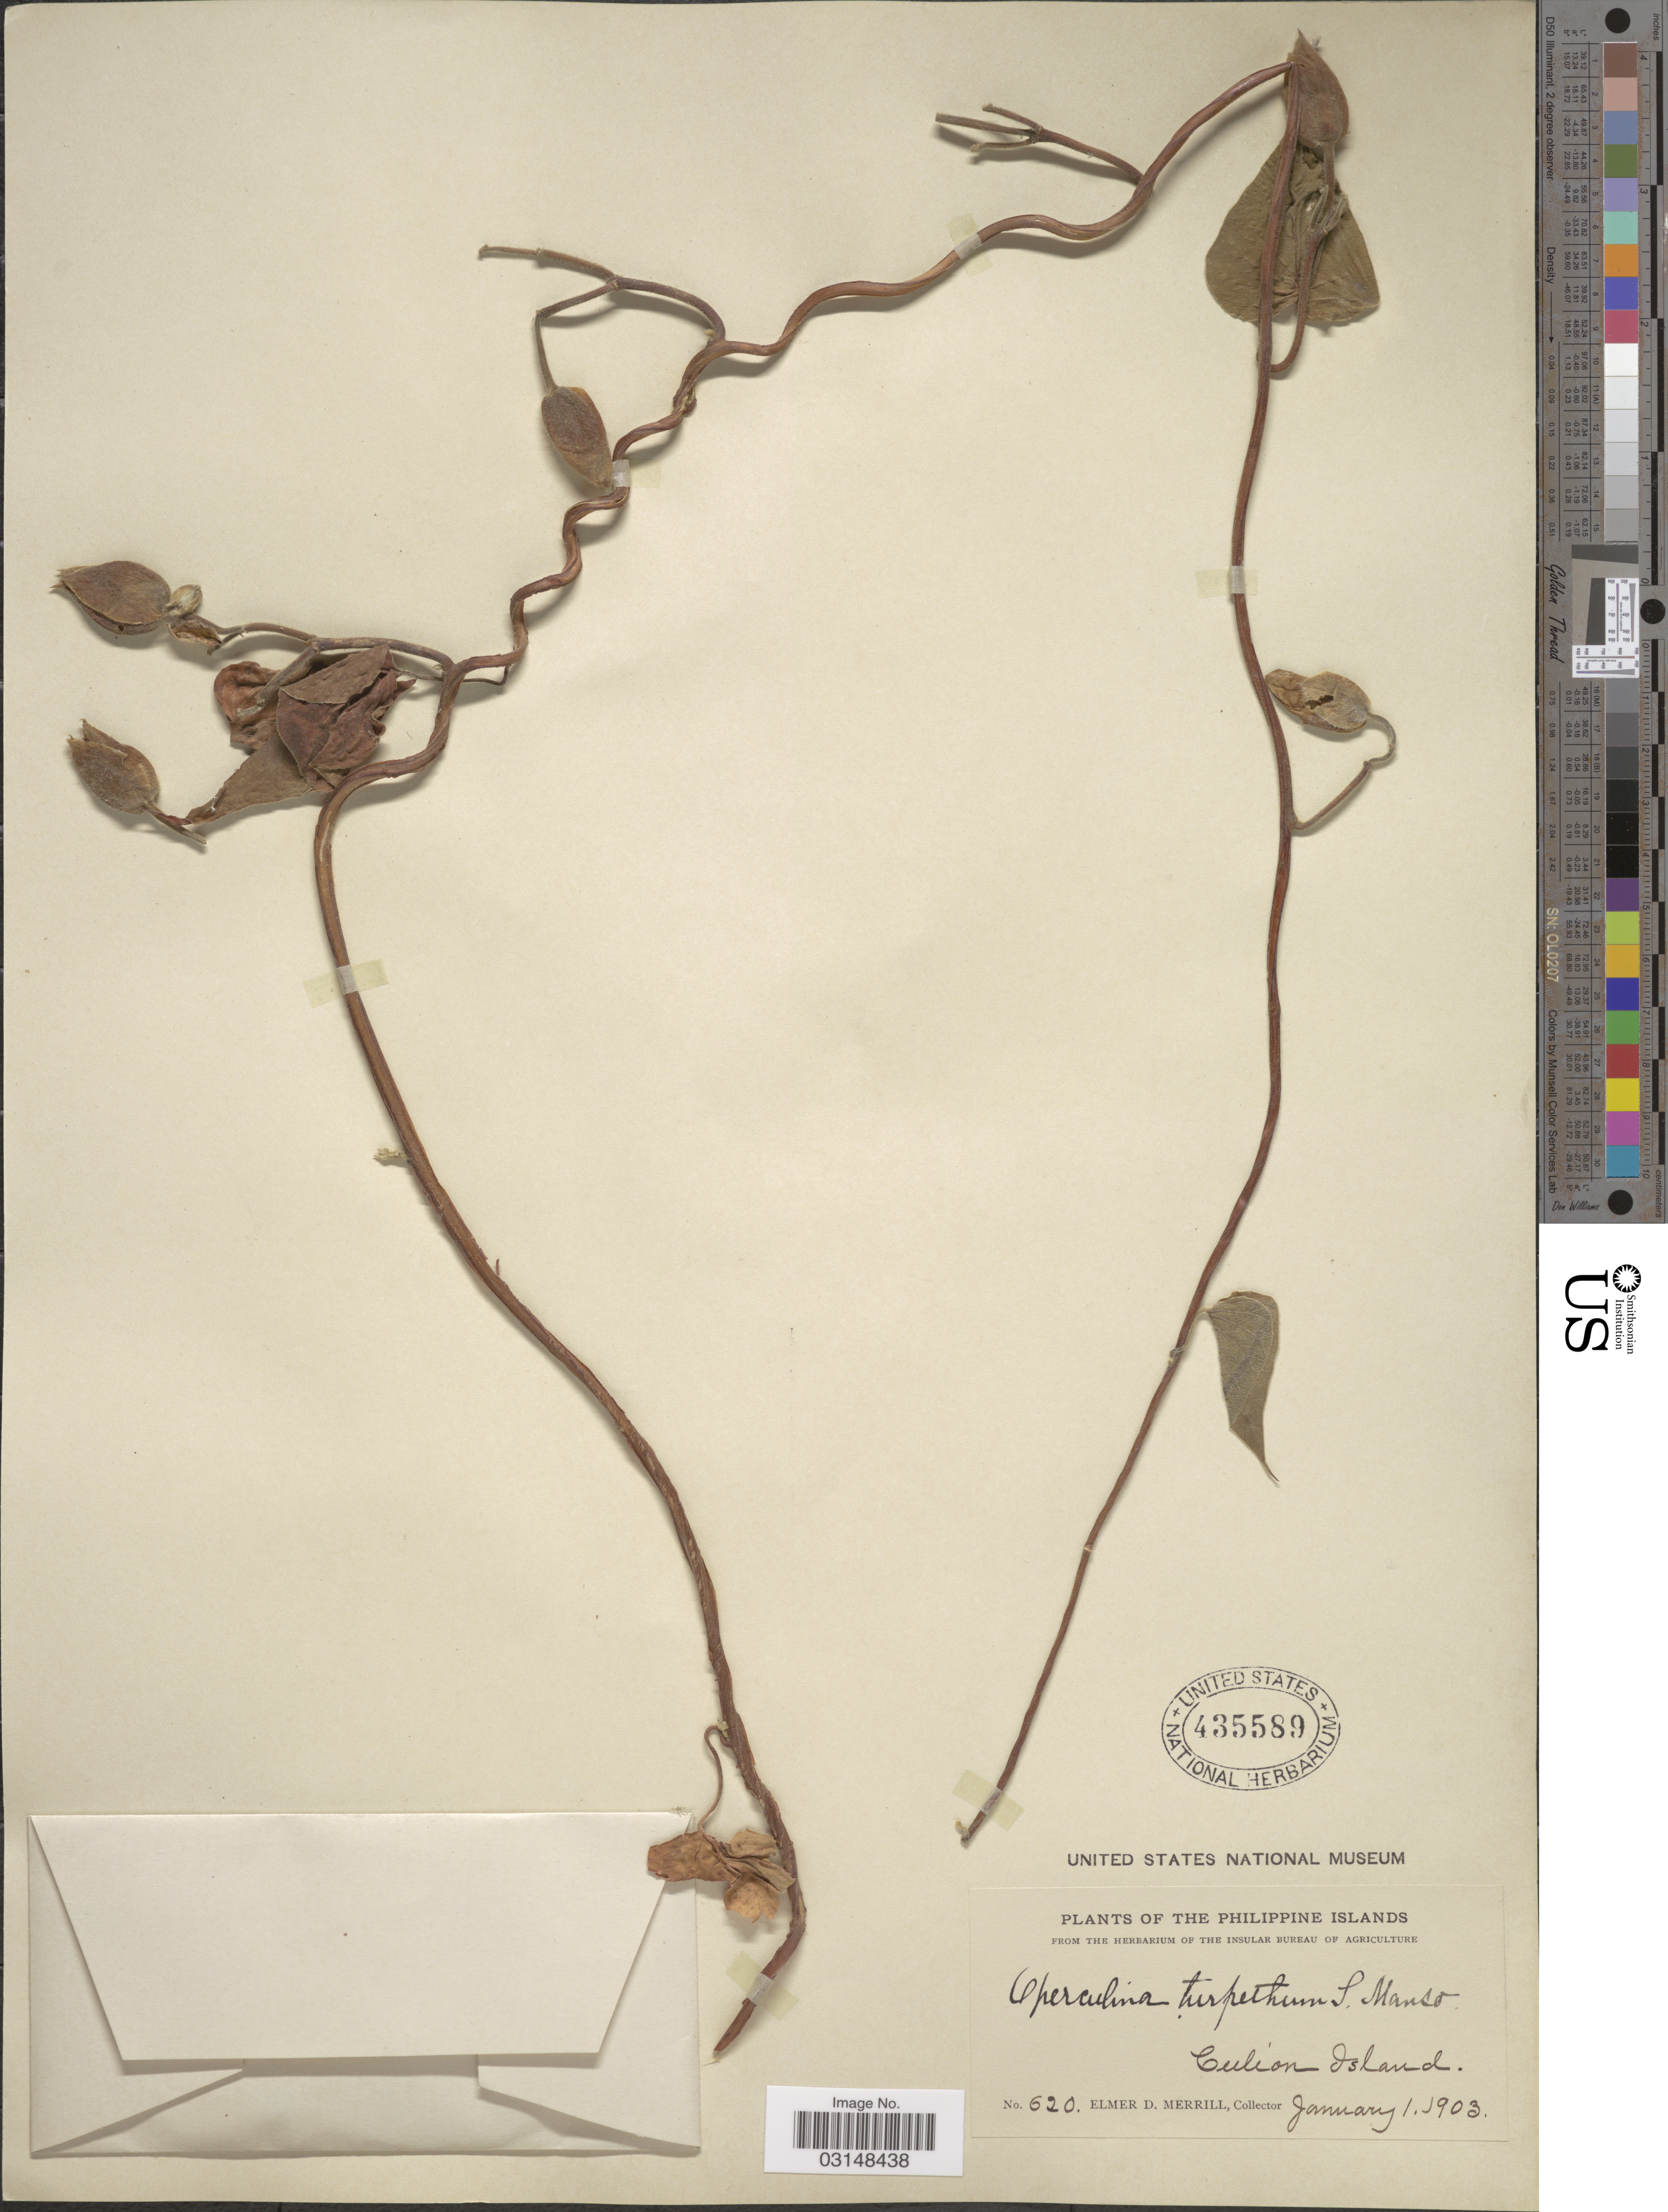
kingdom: Plantae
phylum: Tracheophyta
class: Magnoliopsida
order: Solanales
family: Convolvulaceae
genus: Operculina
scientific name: Operculina turpethum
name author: (L.) Silva Manso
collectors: E. D. Merrill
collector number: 620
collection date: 1903-01-01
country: Philippines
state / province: Mimaropa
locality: Culion Island.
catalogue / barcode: US 435589